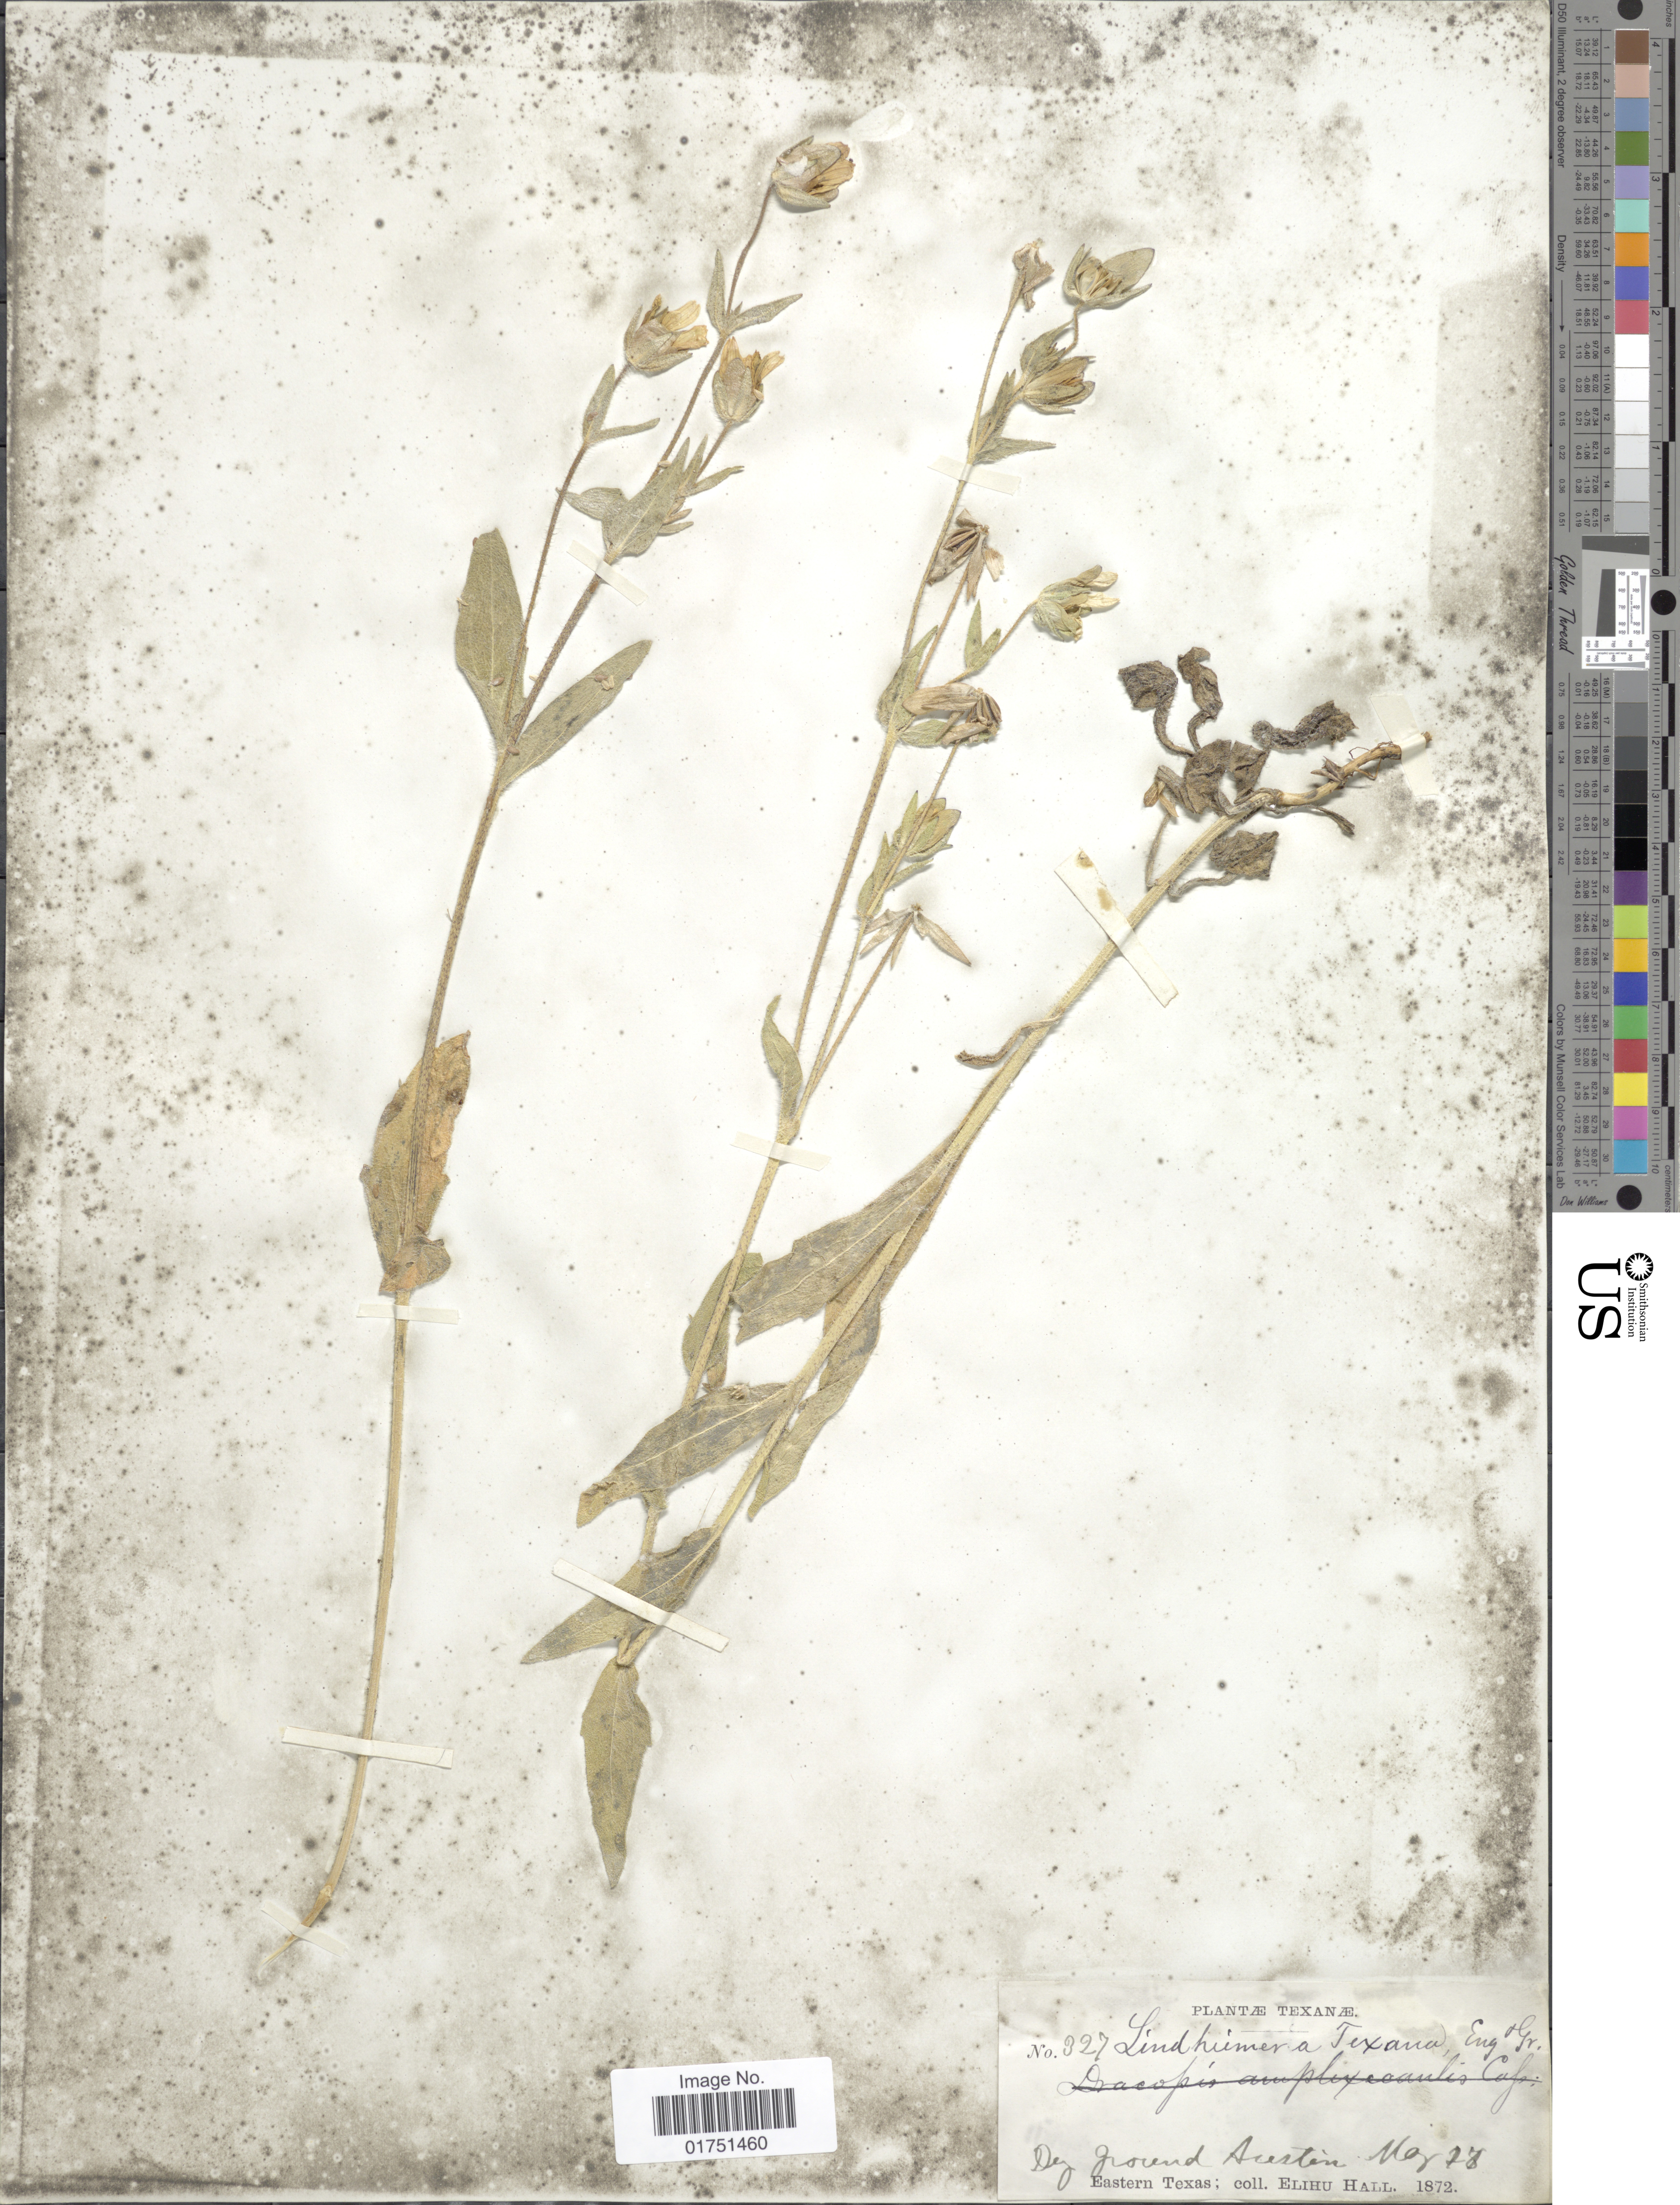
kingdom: Plantae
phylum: Tracheophyta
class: Magnoliopsida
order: Asterales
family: Asteraceae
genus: Lindheimera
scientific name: Lindheimera texana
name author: A. Gray & Engelm. in A. Gray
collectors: E. Hall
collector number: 327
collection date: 1872-03-27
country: United States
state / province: Texas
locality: Dry ground Austin. Eastern Texas